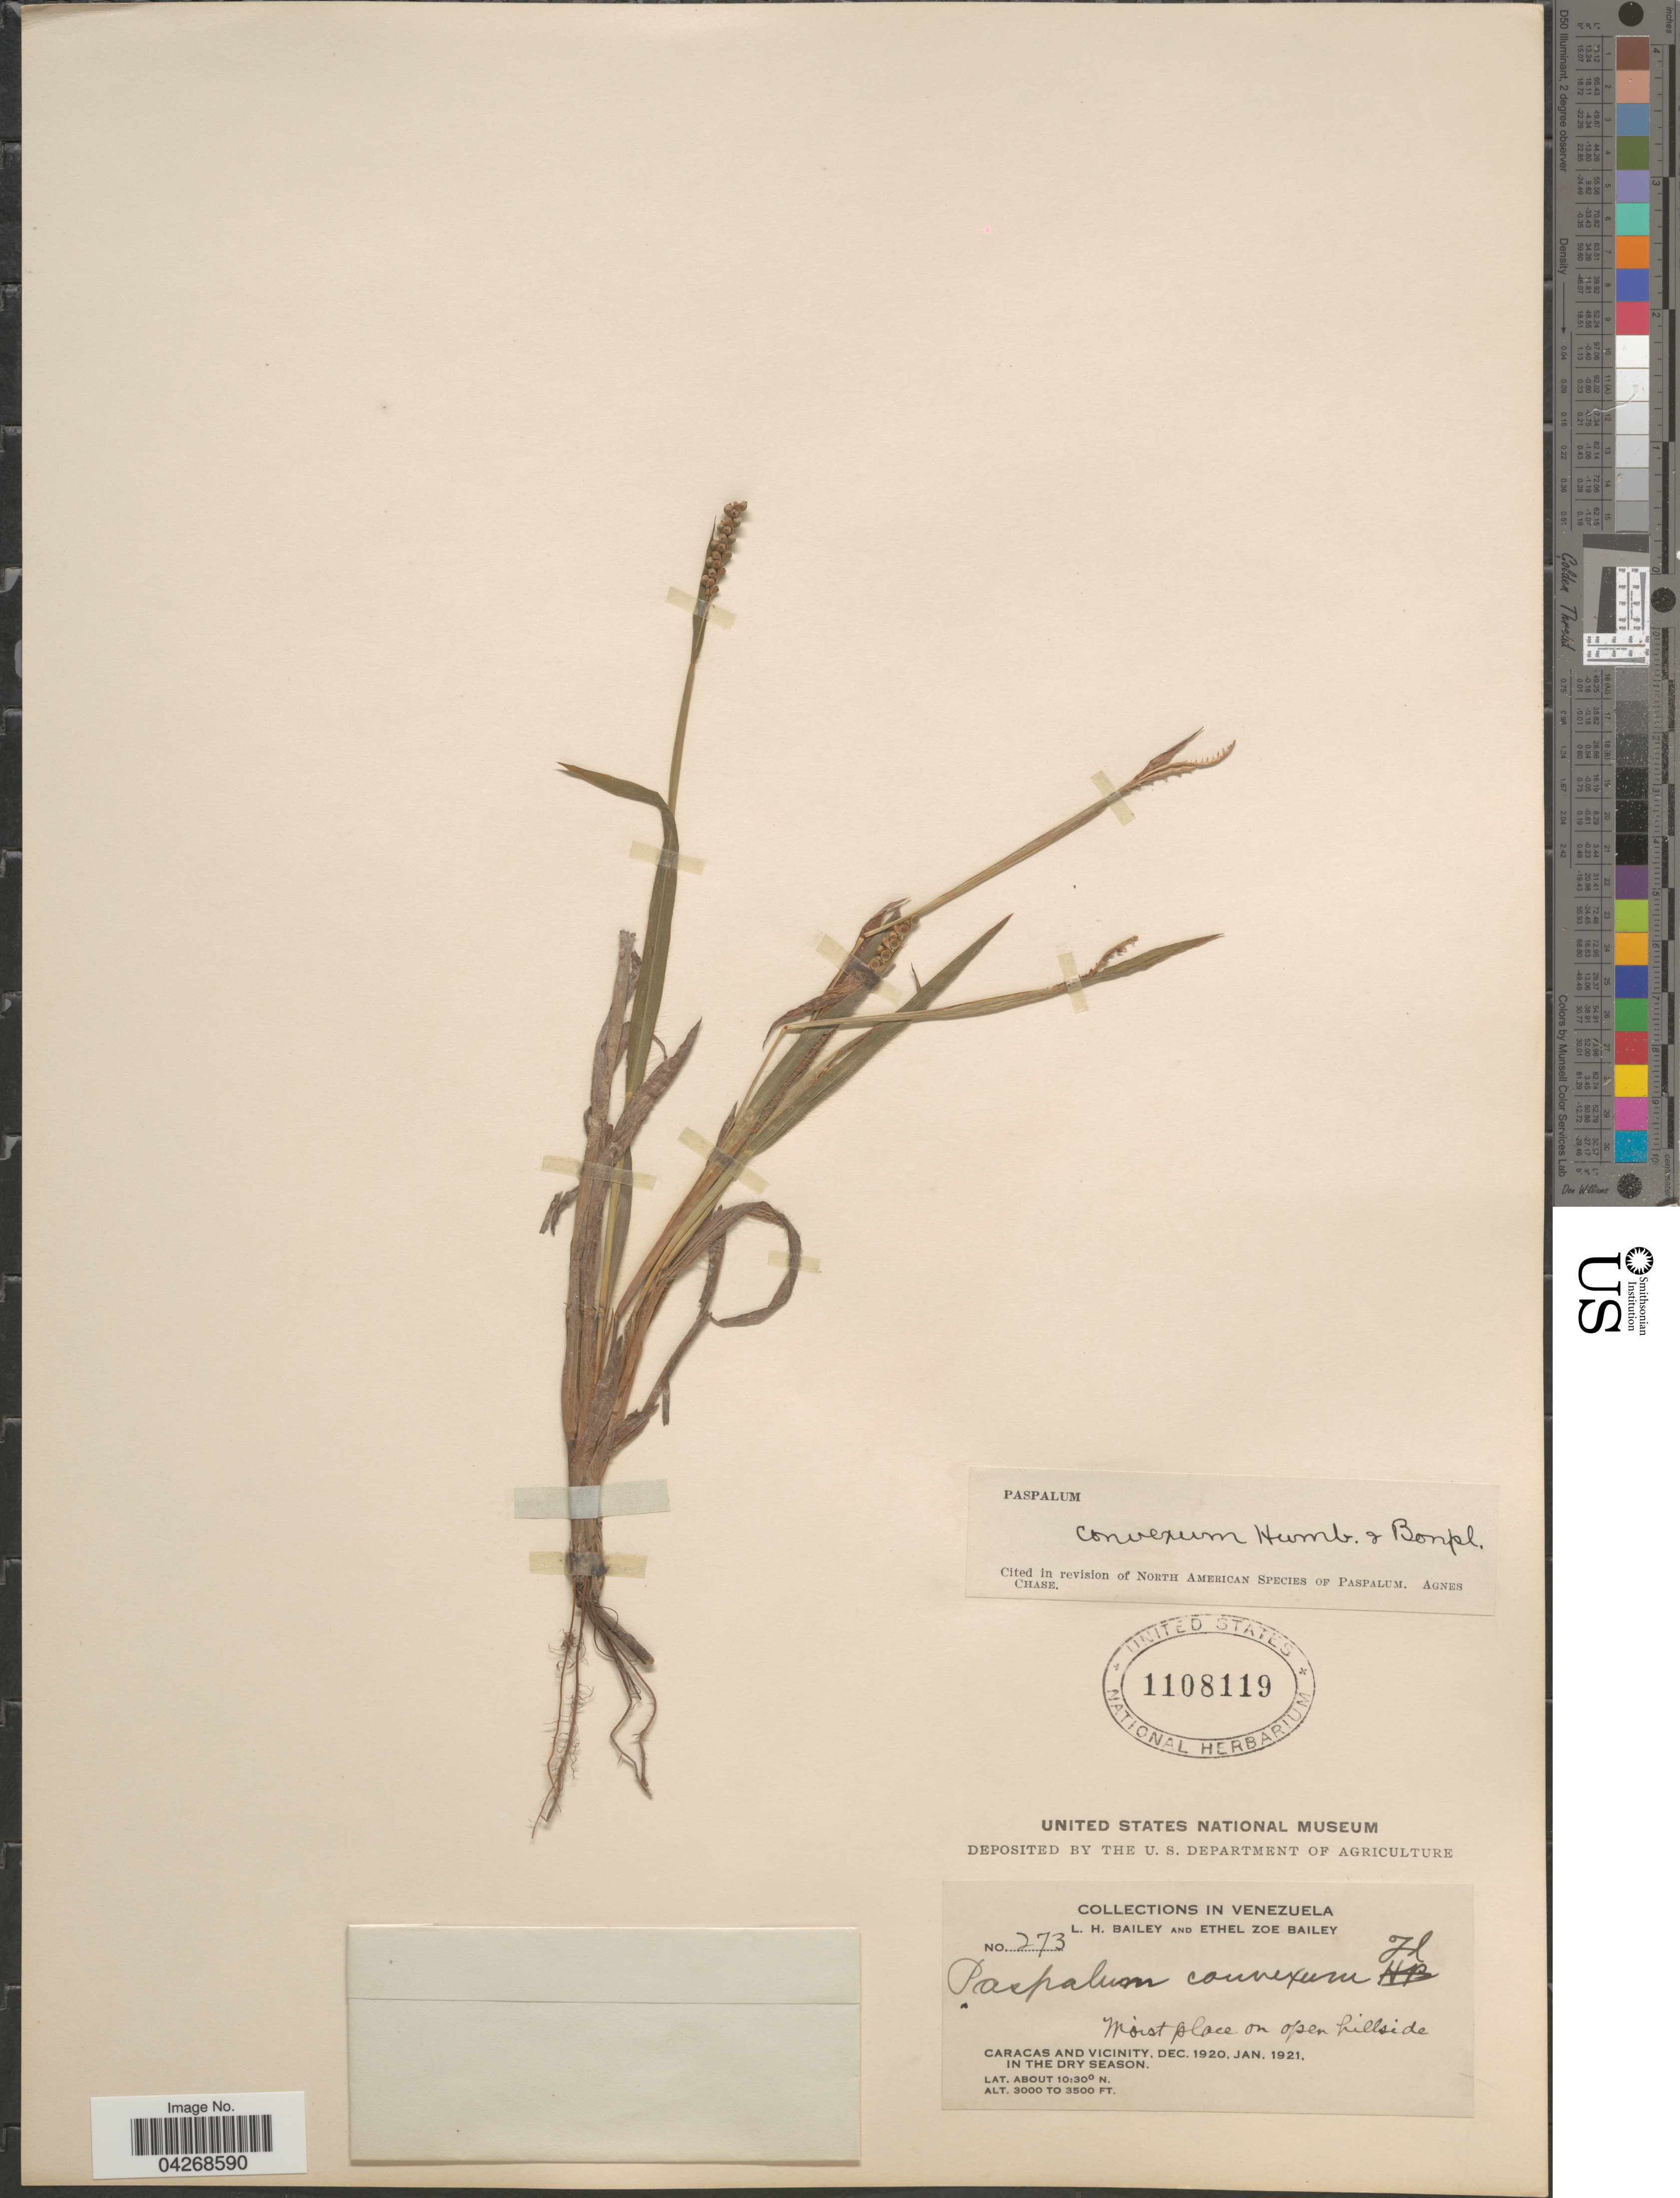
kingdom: Plantae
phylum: Tracheophyta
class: Liliopsida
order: Poales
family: Poaceae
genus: Paspalum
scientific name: Paspalum convexum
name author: Humb. & Bonpl. ex Flüggé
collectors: L. H. Bailey & E. Z. Bailey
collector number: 273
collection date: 1920-12/1921-01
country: Venezuela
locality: Moist place on open hillside. Caracas and vicinity, in the dry season.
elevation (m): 914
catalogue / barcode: US 1108119